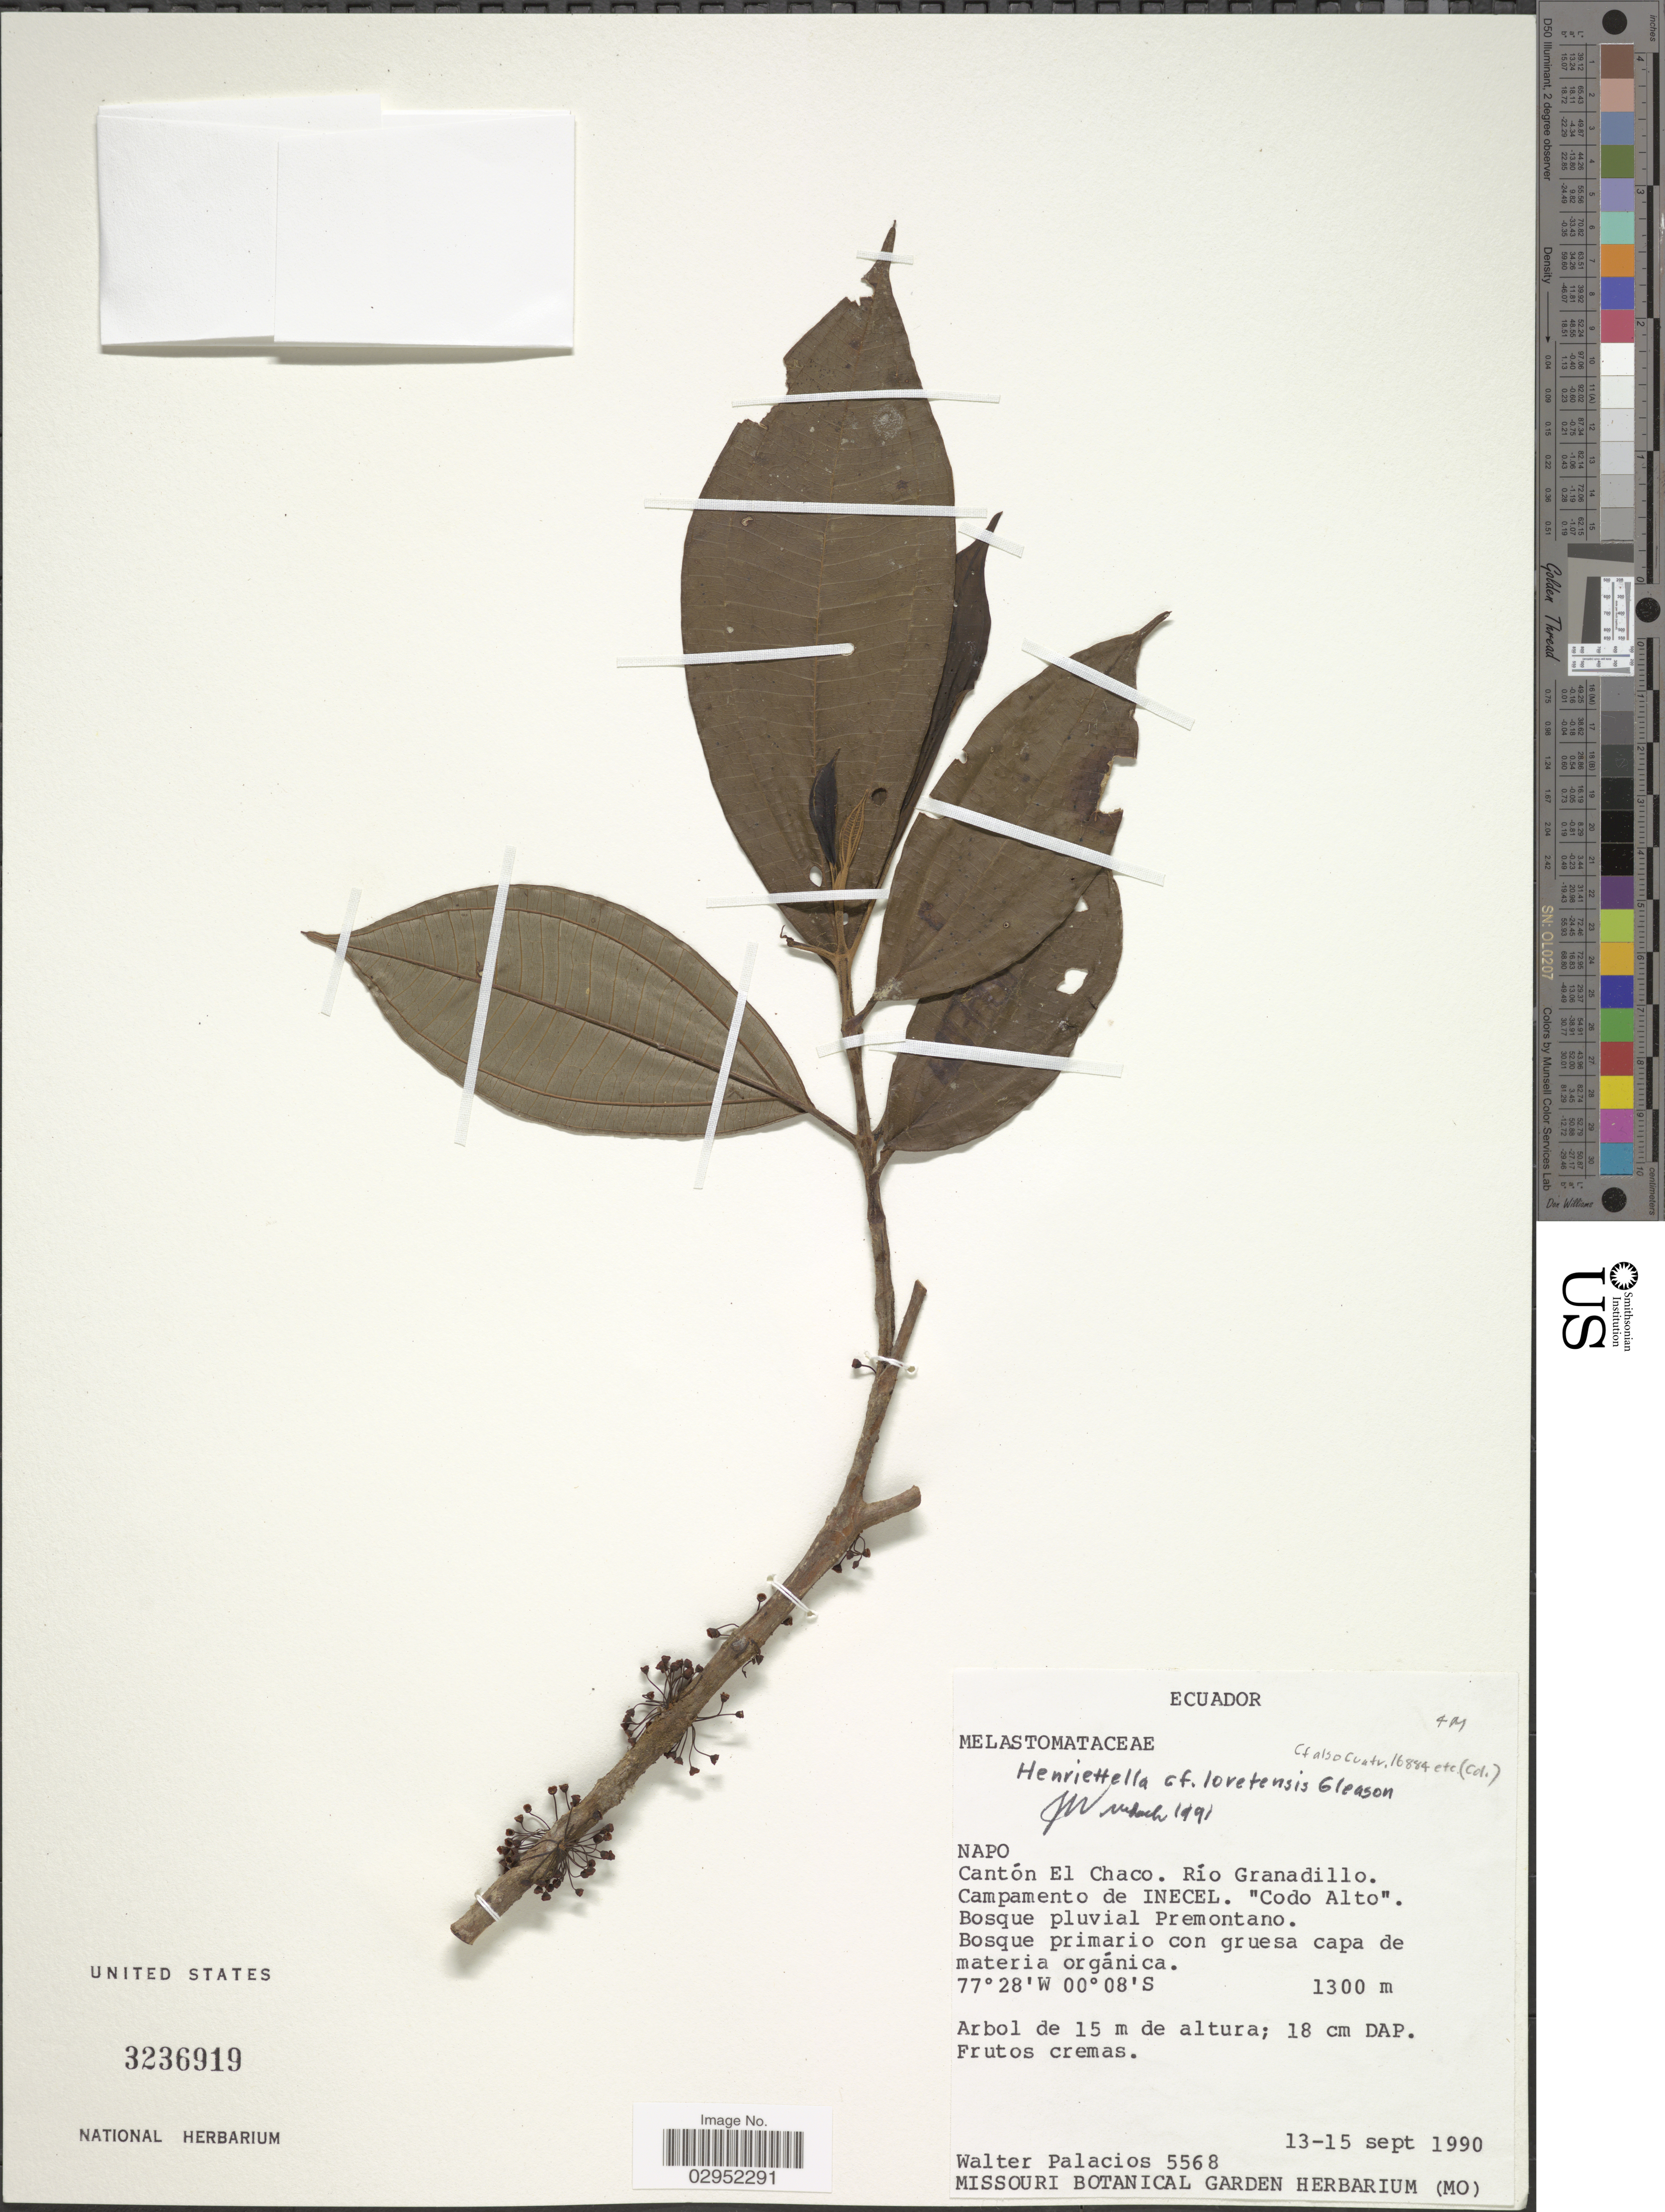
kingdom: Plantae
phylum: Tracheophyta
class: Magnoliopsida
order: Myrtales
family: Melastomataceae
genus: Henriettea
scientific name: Henriettea loretensis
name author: (Gleason) J.F. Macbr.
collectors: W. Palacios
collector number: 5568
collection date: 1990-09-13/1990-09-15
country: Ecuador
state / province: Napo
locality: Cantón El Chaco. Río Grandillo. Campamento de INECEL. "Codo Alto".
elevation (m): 1300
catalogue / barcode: US 3236919